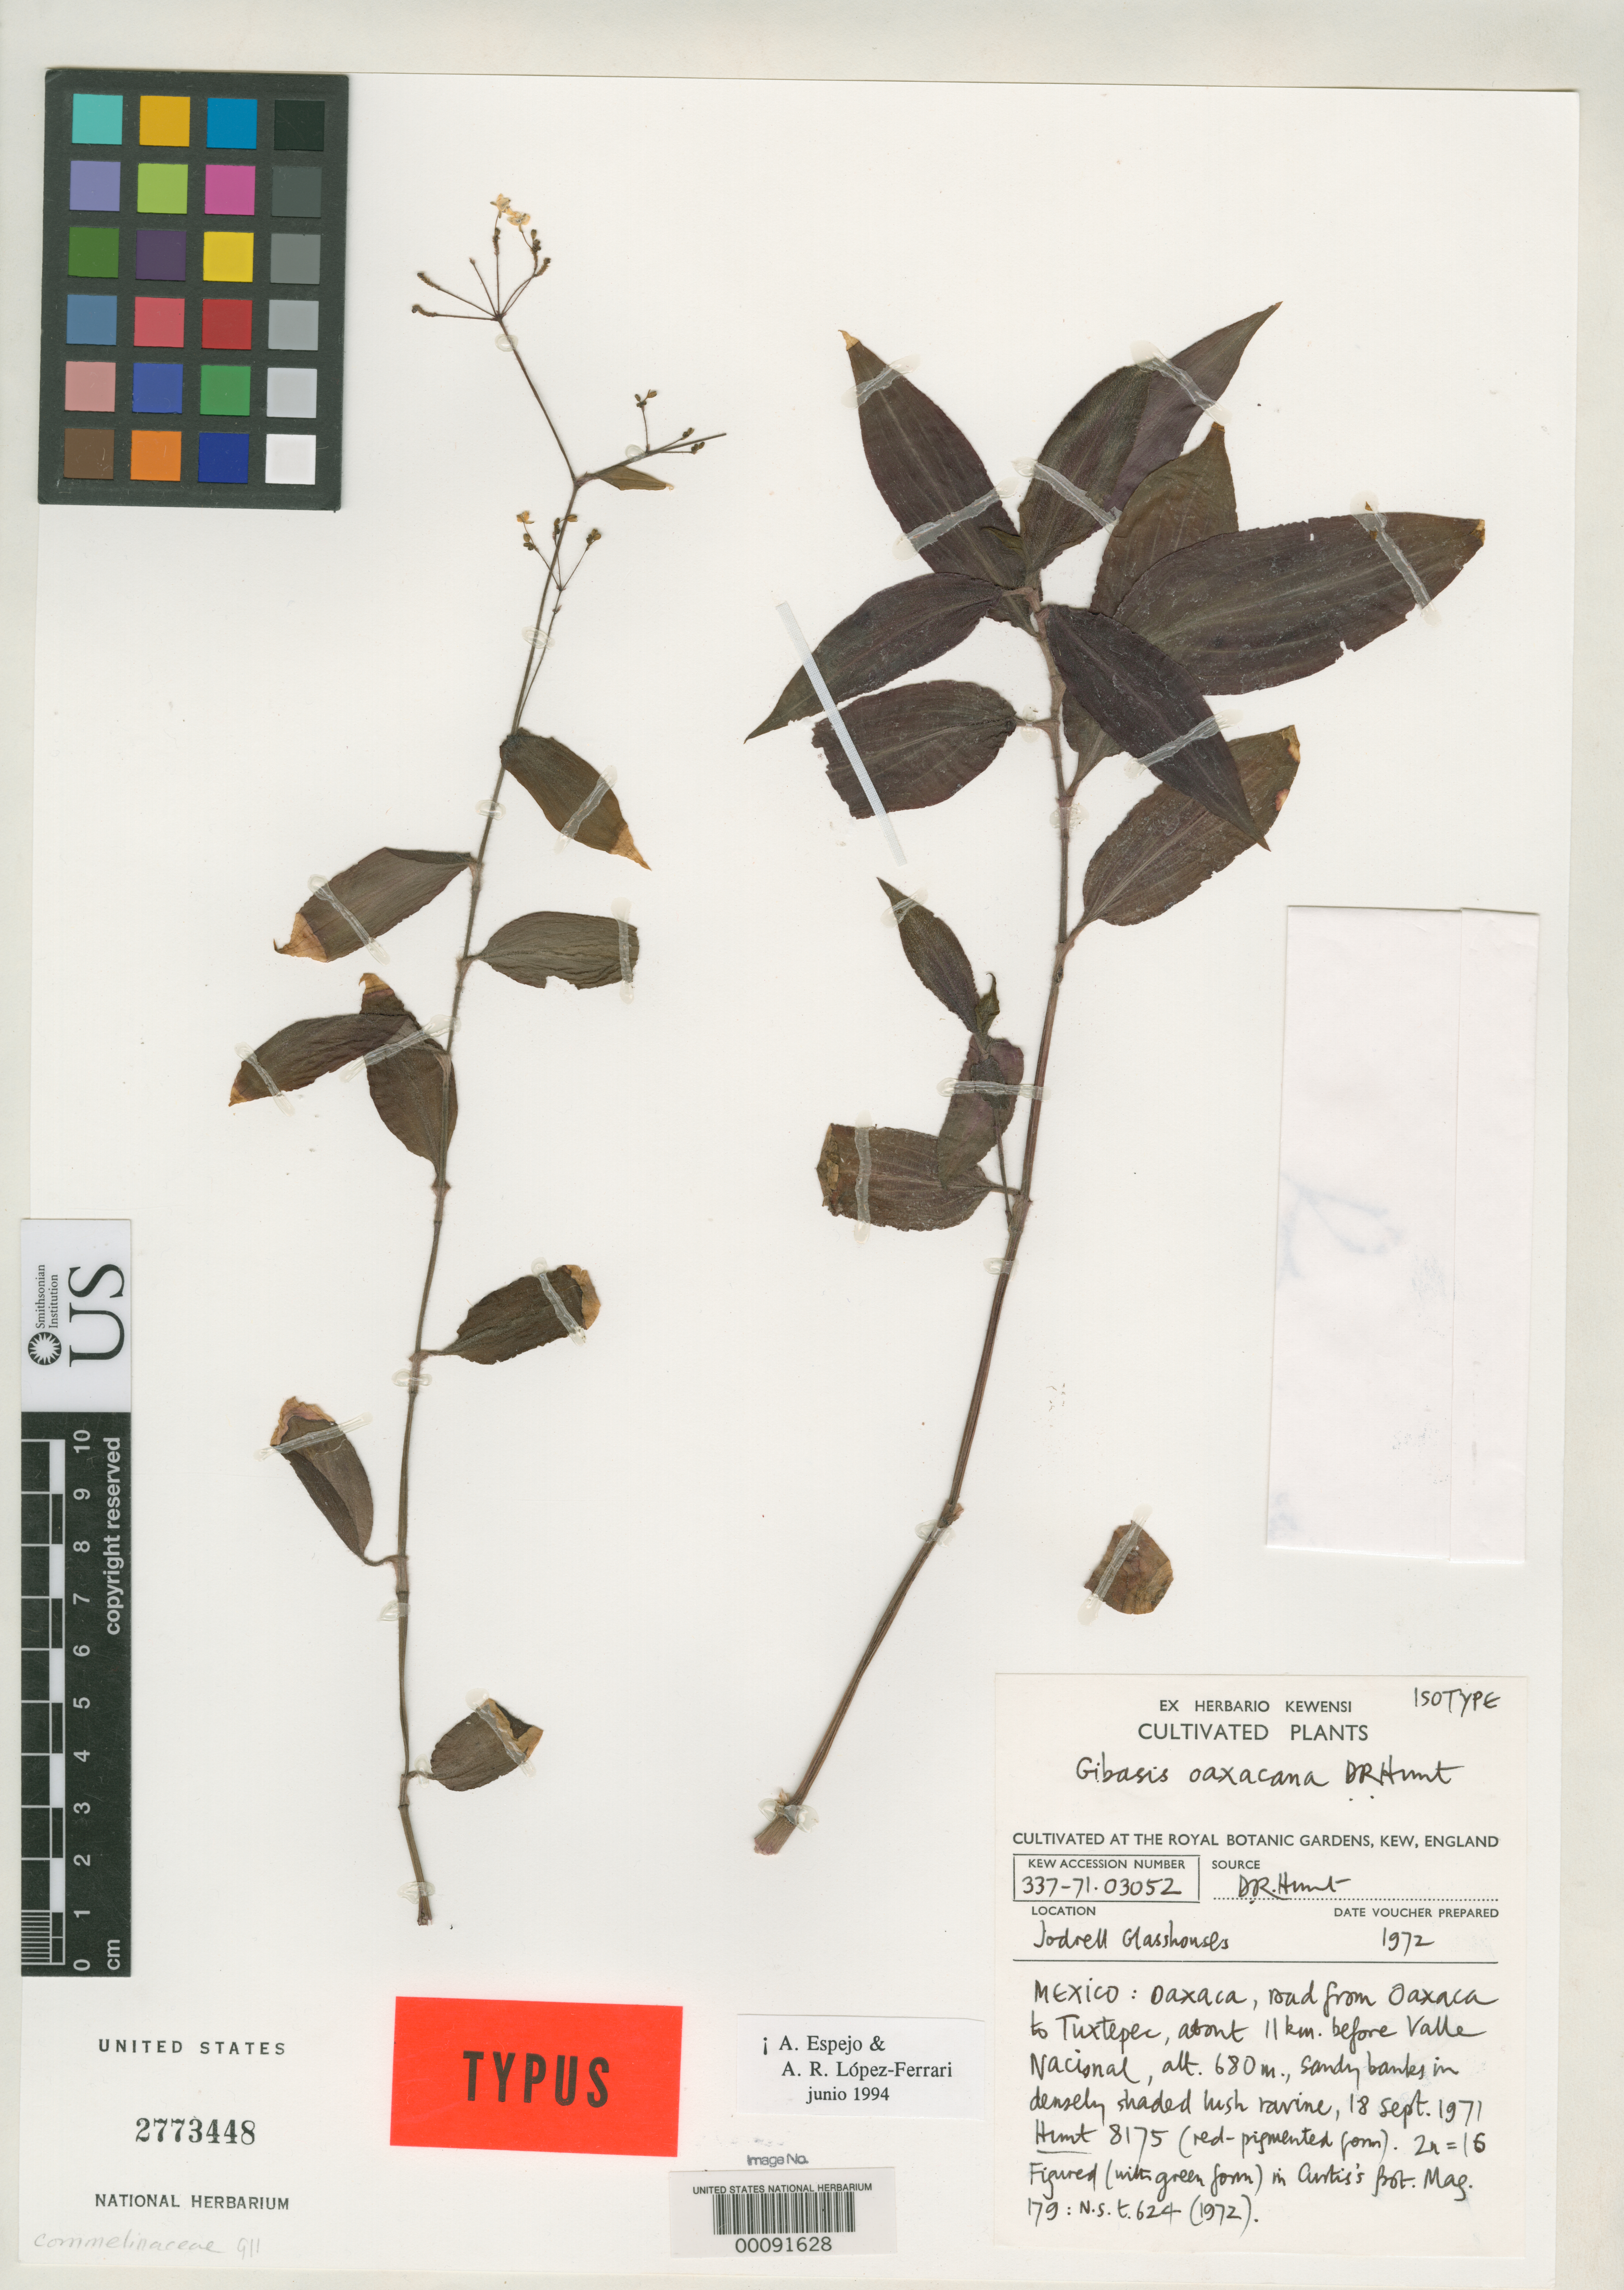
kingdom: Plantae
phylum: Tracheophyta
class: Liliopsida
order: Commelinales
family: Commelinaceae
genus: Gibasis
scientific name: Gibasis oaxacana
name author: D.R. Hunt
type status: Isotype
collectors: D. R. Hunt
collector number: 8175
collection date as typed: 18 Sep 1971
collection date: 1971-09-18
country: Mexico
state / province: Oaxaca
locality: Between Oaxaca and Tuxtepec.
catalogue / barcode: US 2773448